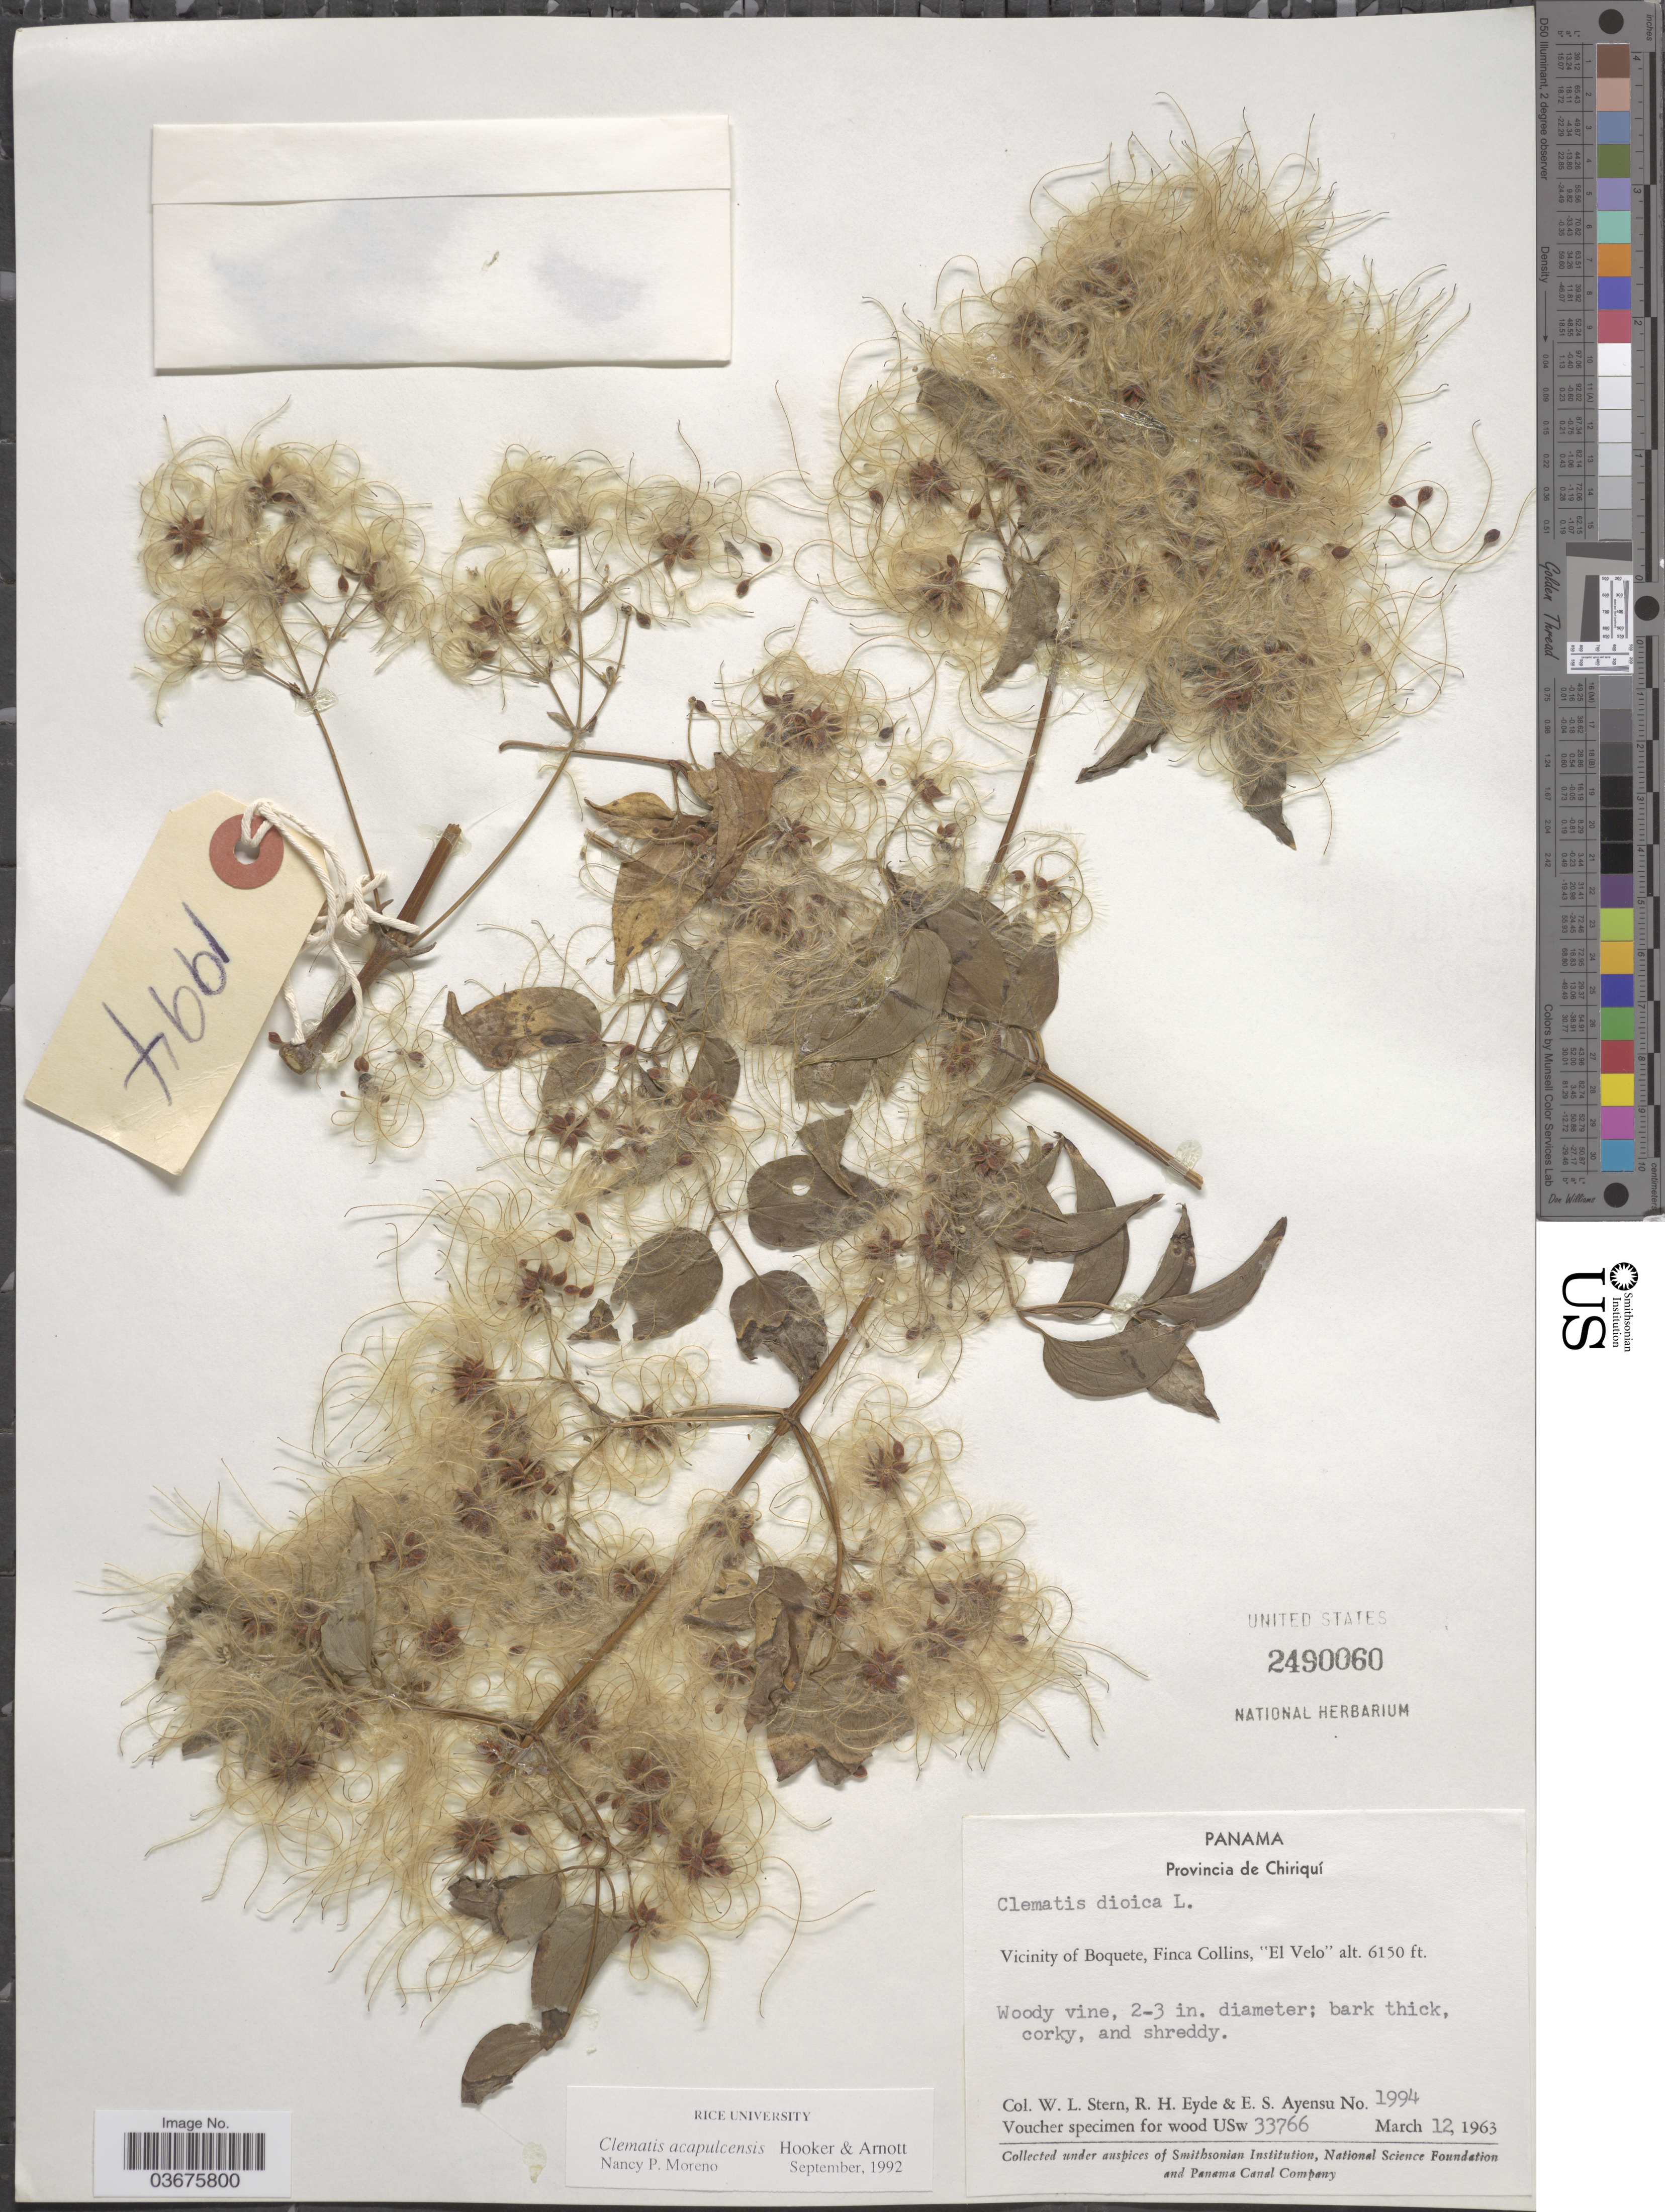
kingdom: Plantae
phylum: Tracheophyta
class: Magnoliopsida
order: Ranunculales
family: Ranunculaceae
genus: Clematis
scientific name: Clematis acapulcensis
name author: Hook. & Arn.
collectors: W. L. Stern, R. H. Eyde & E. S. Ayensu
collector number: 1994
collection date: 1963-03-12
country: Panama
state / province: Chiriqui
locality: Vicinity of Boquete, Finca Collins, "El Velo".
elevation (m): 1875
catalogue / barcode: US 2490060